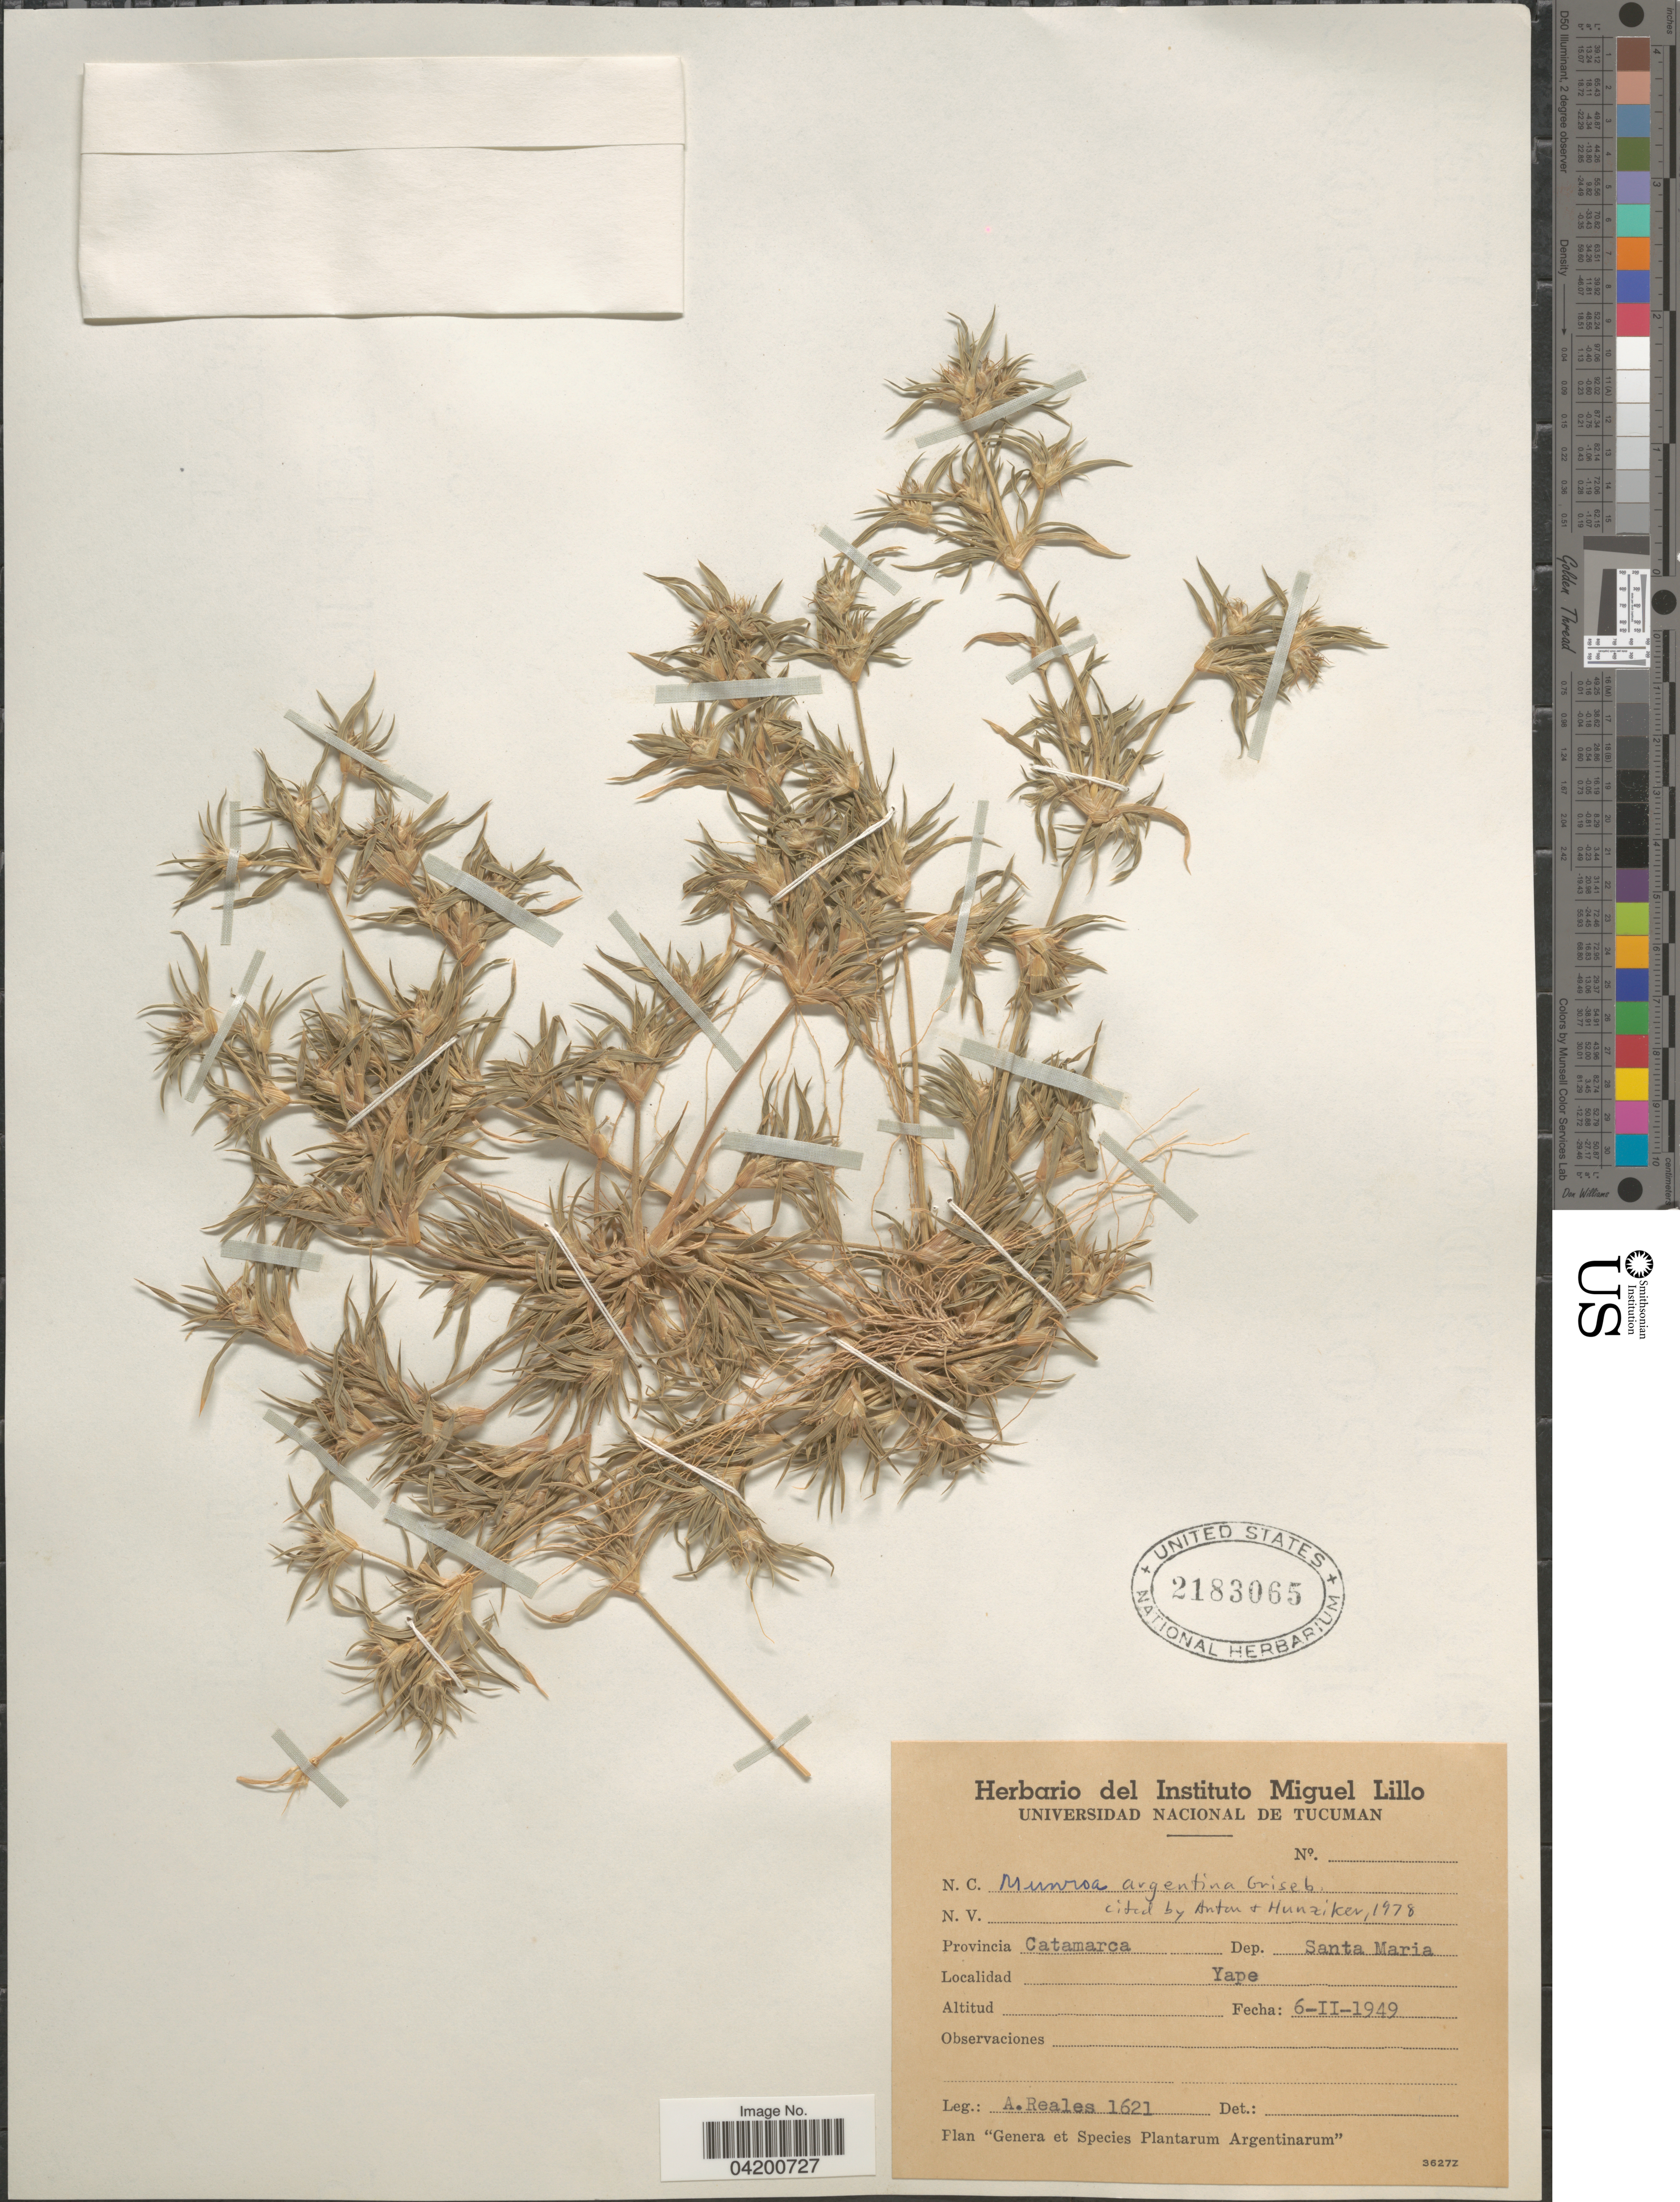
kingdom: Plantae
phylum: Tracheophyta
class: Liliopsida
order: Poales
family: Poaceae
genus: Munroa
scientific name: Munroa argentina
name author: Griseb.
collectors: A. Reales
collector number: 1621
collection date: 1949-02-06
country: Argentina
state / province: Catamarca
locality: Dep. Santa Maria. Yape.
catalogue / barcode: US 2183065